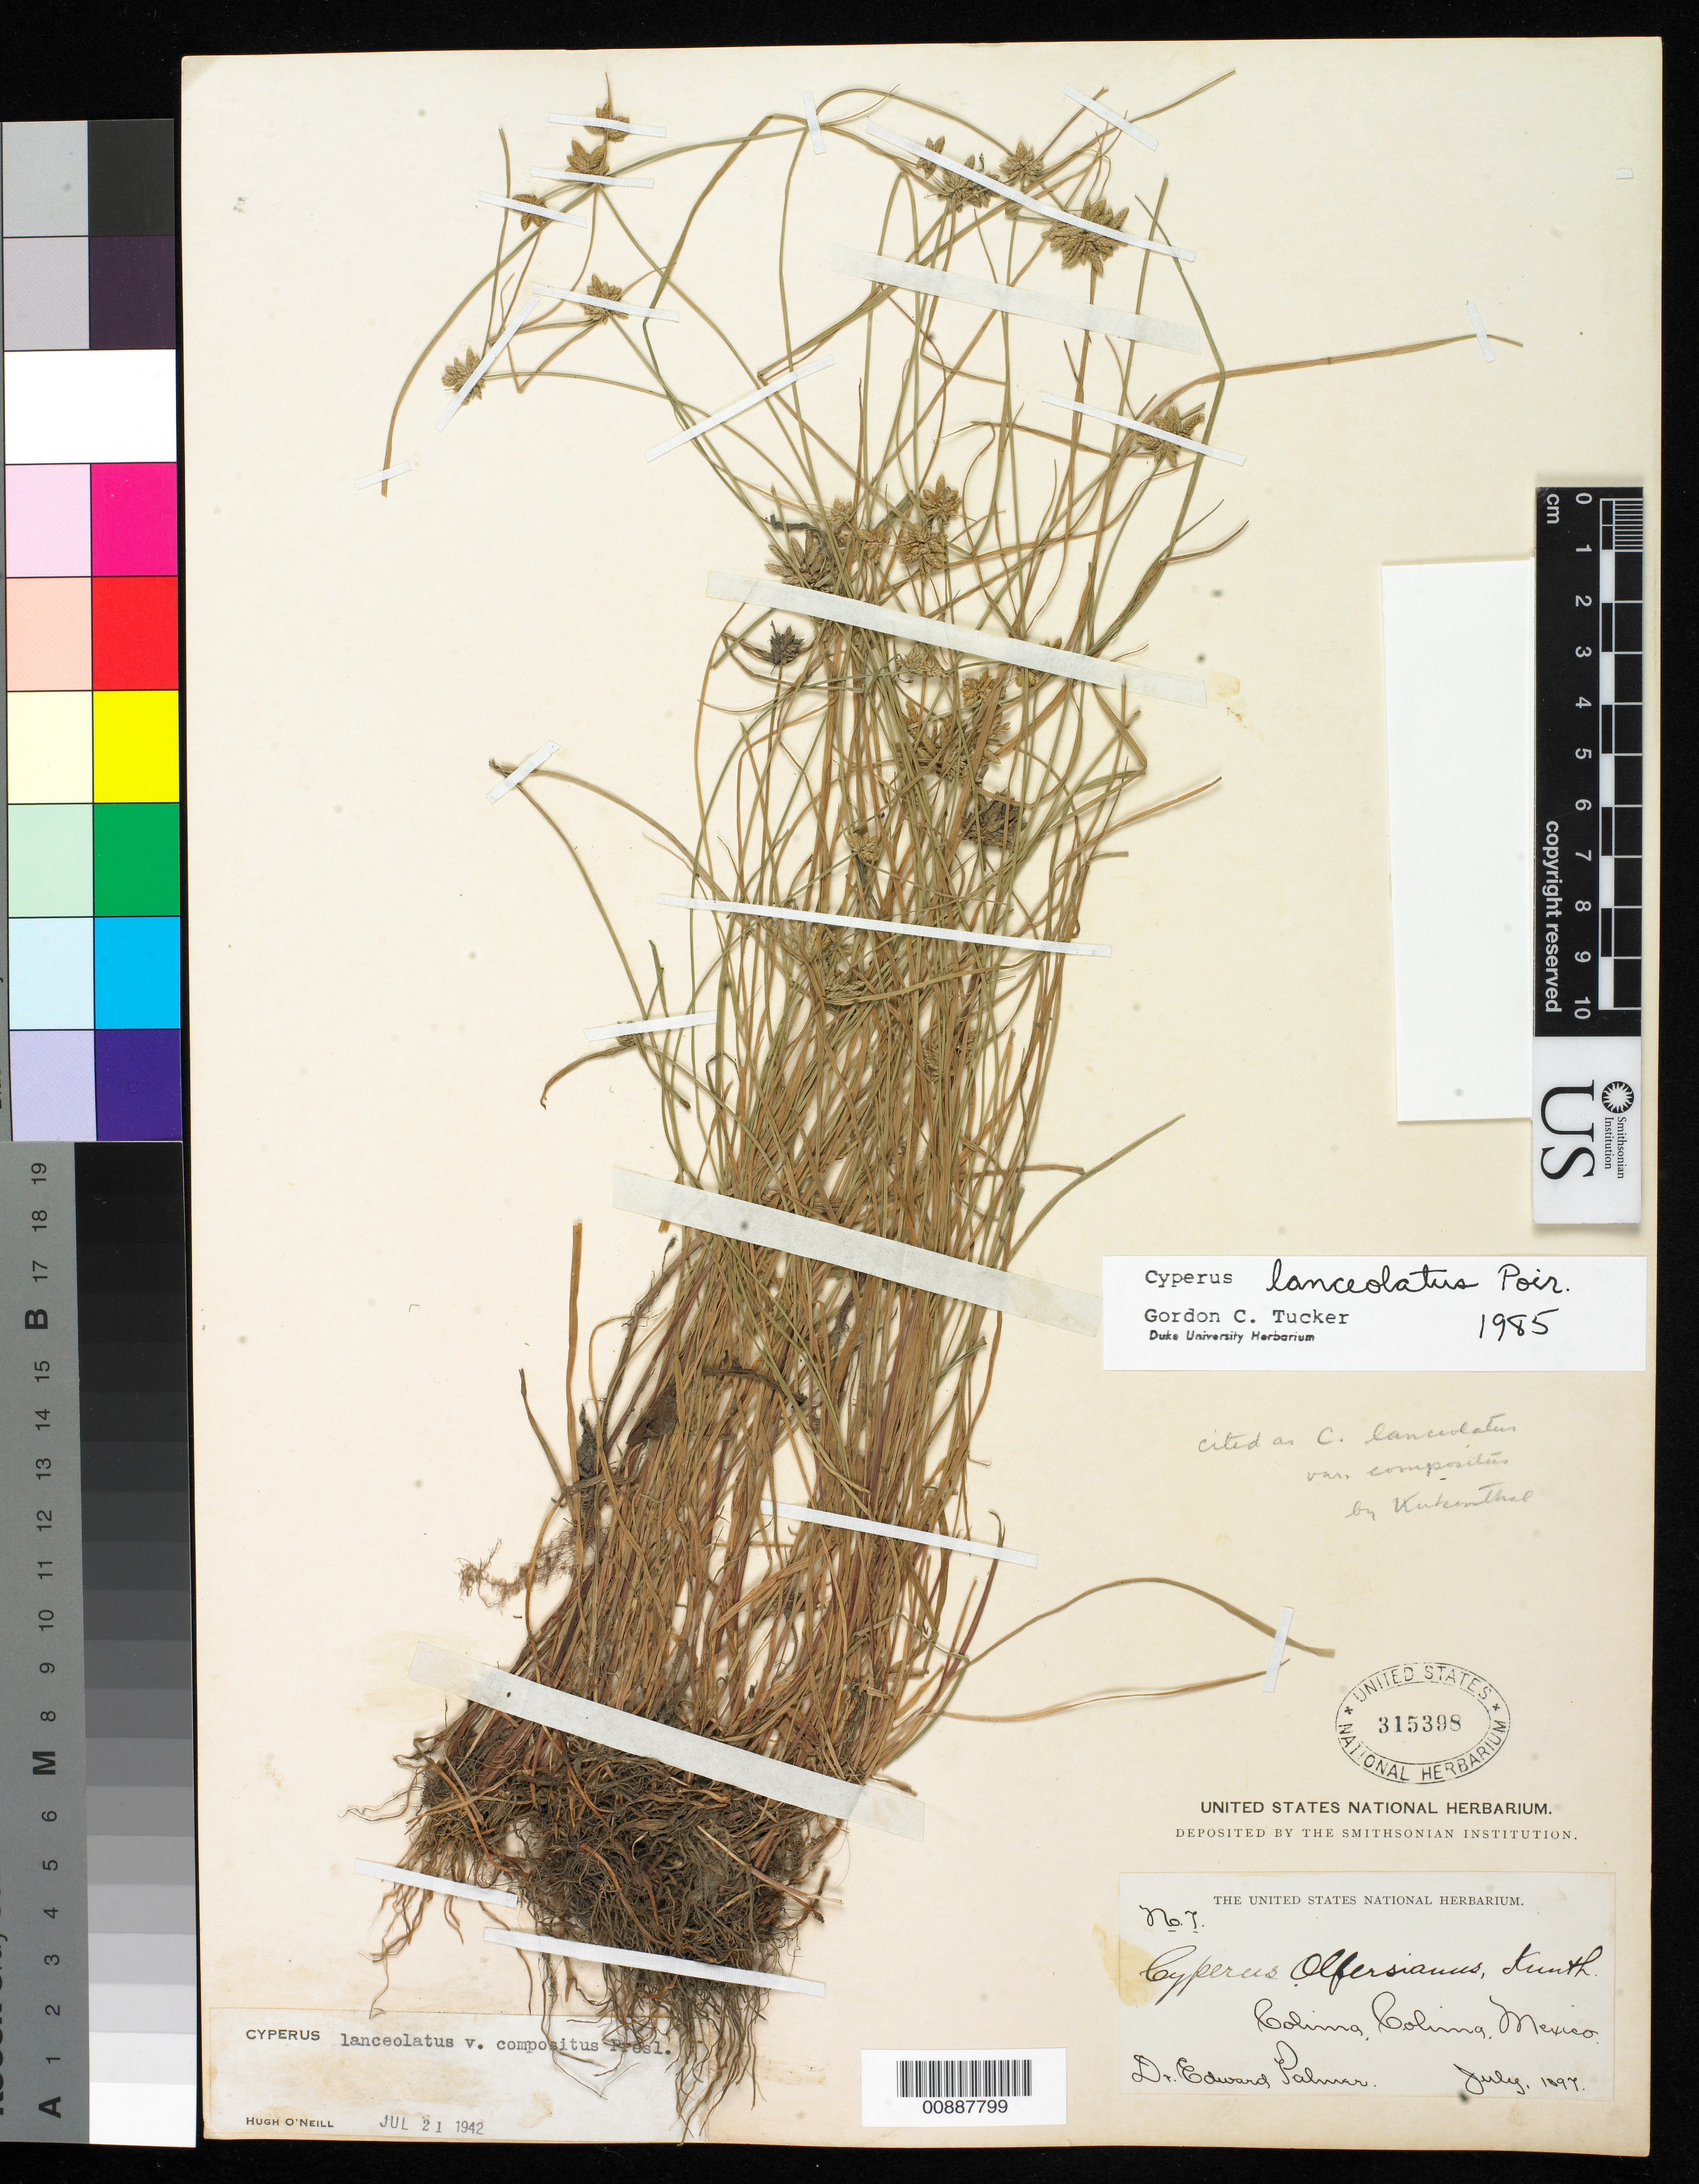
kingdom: Plantae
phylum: Tracheophyta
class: Liliopsida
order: Poales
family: Cyperaceae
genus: Cyperus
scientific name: Cyperus lanceolatus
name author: Poir.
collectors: E. Palmer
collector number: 7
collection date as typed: Jul 1897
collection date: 1897-07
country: Mexico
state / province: Colima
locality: Colima, Colima.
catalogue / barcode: US 315398